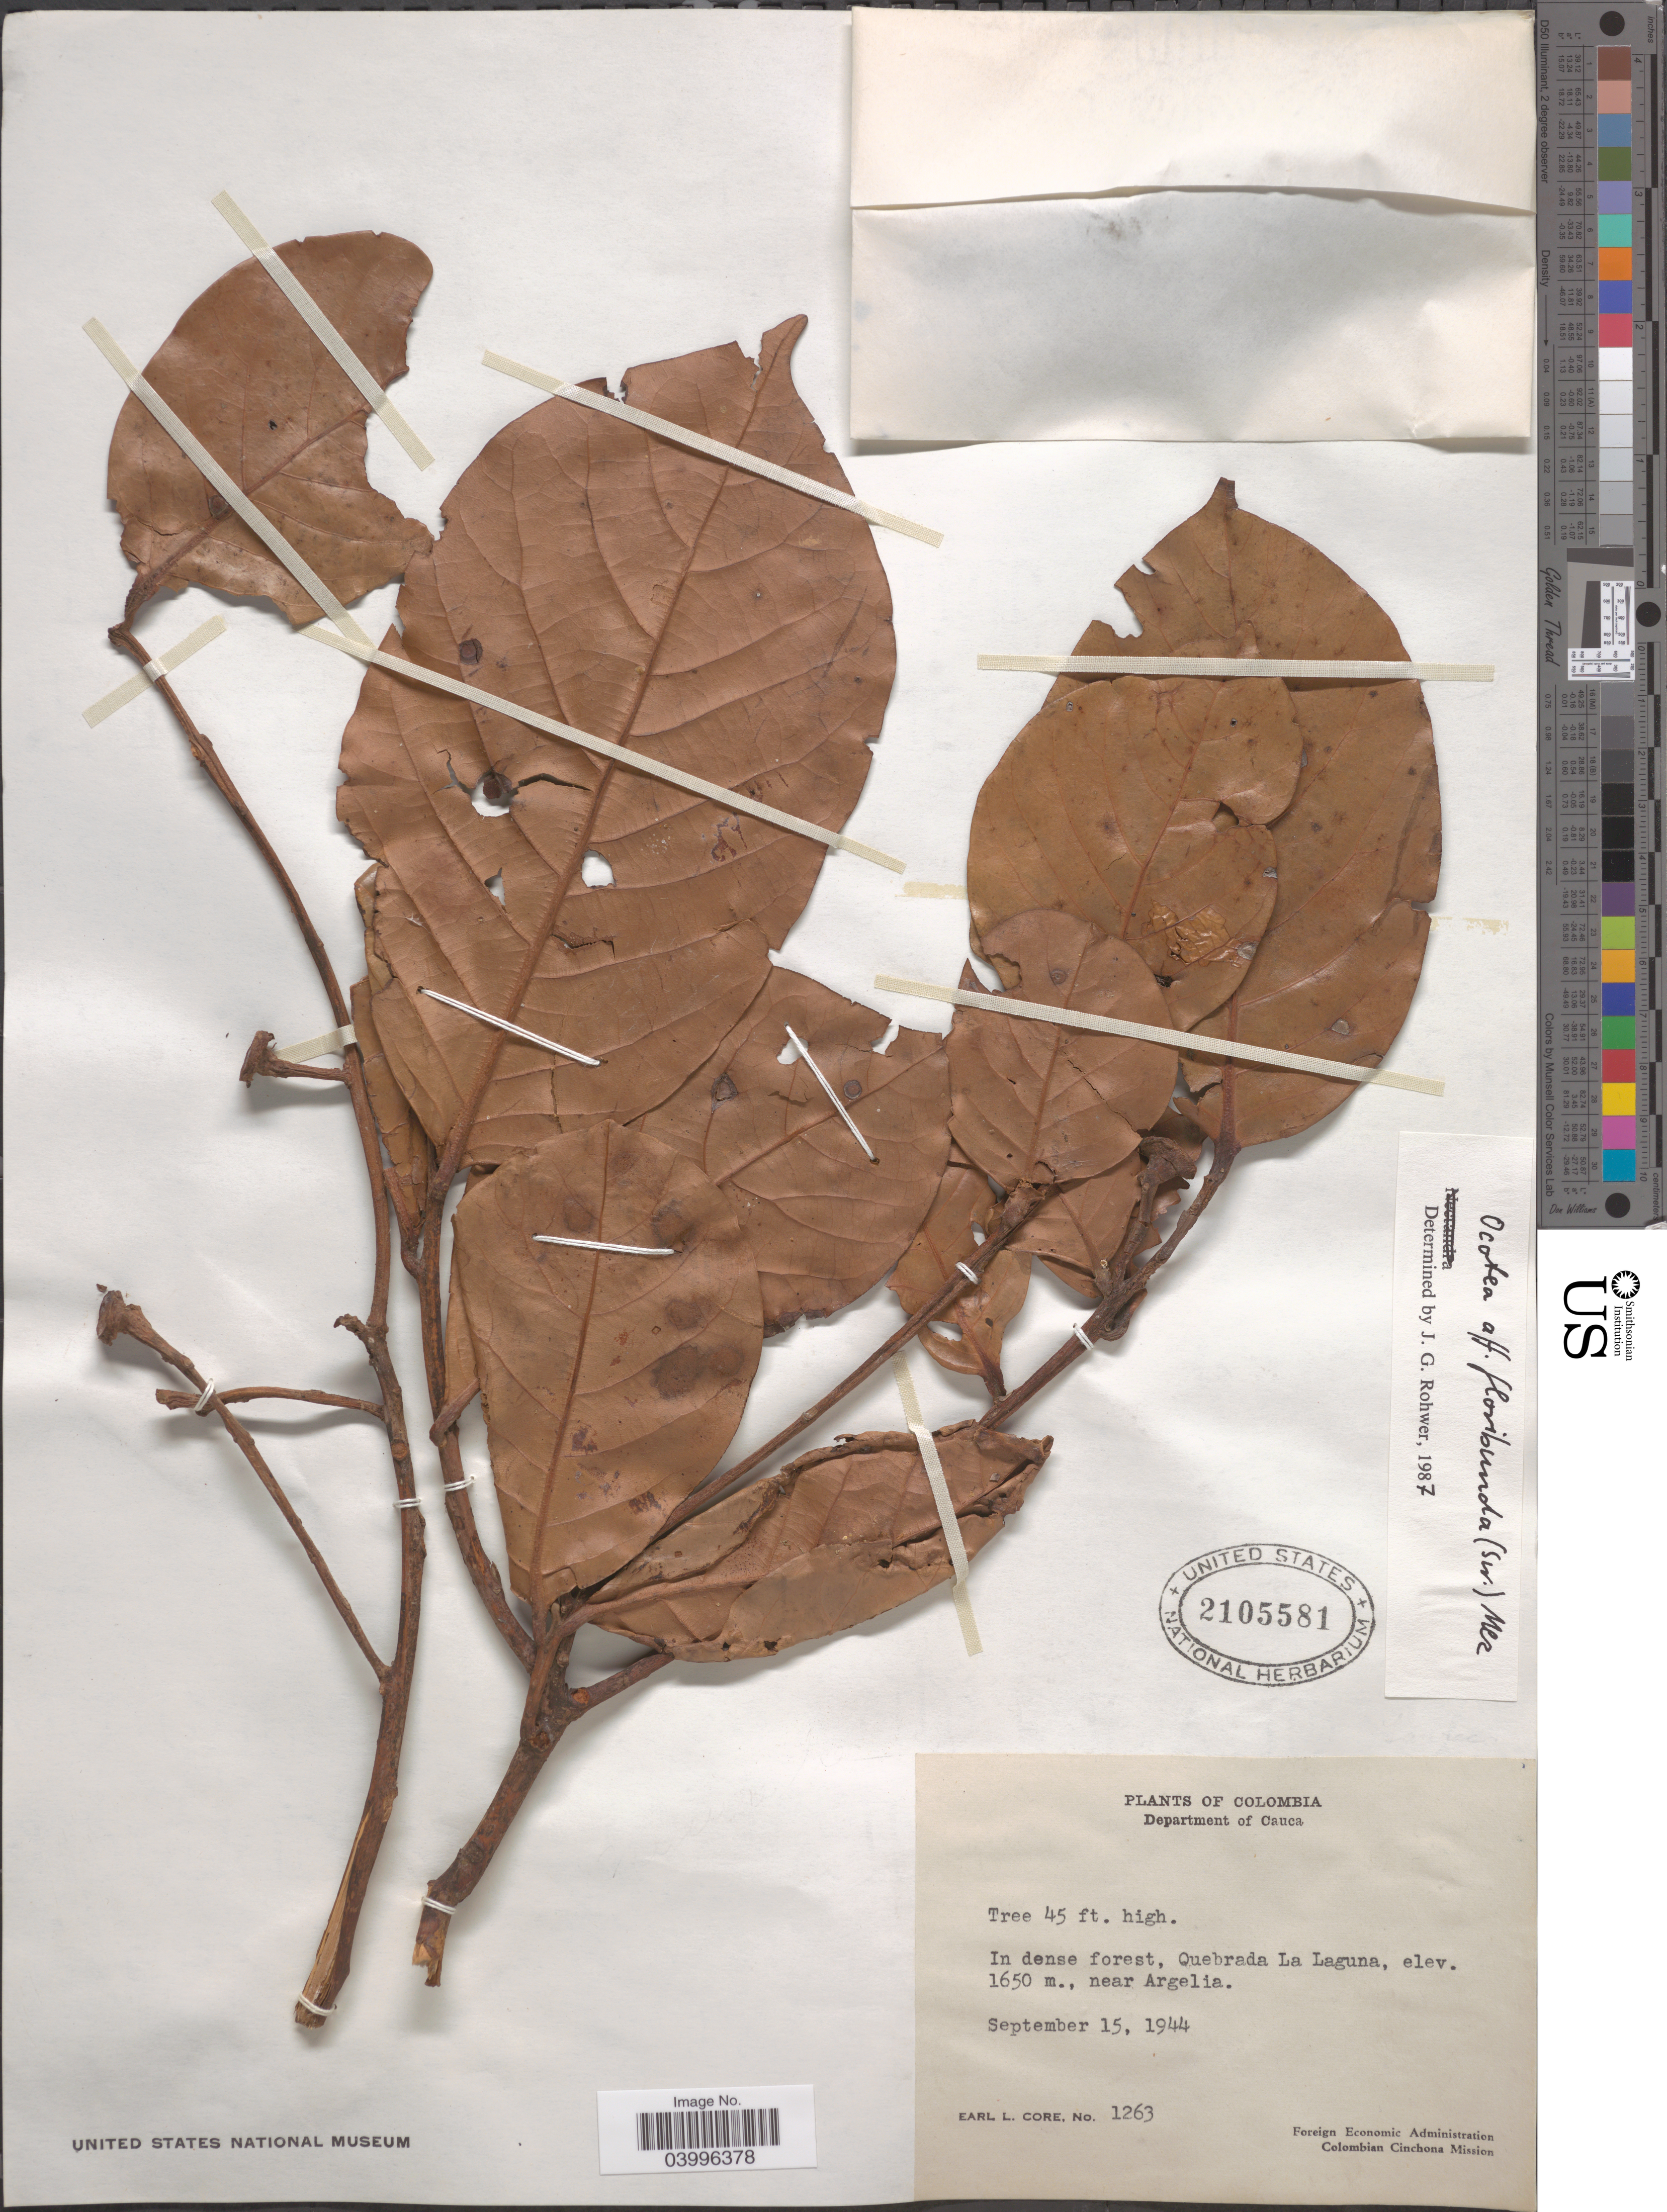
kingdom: Plantae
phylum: Tracheophyta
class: Magnoliopsida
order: Laurales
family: Lauraceae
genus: Ocotea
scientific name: Ocotea floribunda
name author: (Sw.) Mez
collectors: E. L. Core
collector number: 1263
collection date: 1944-09-15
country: Colombia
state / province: Cauca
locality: Department of Cauca. In dense forest, Quebrada La Laguna, near Argelia.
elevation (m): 1650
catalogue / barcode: US 2105581